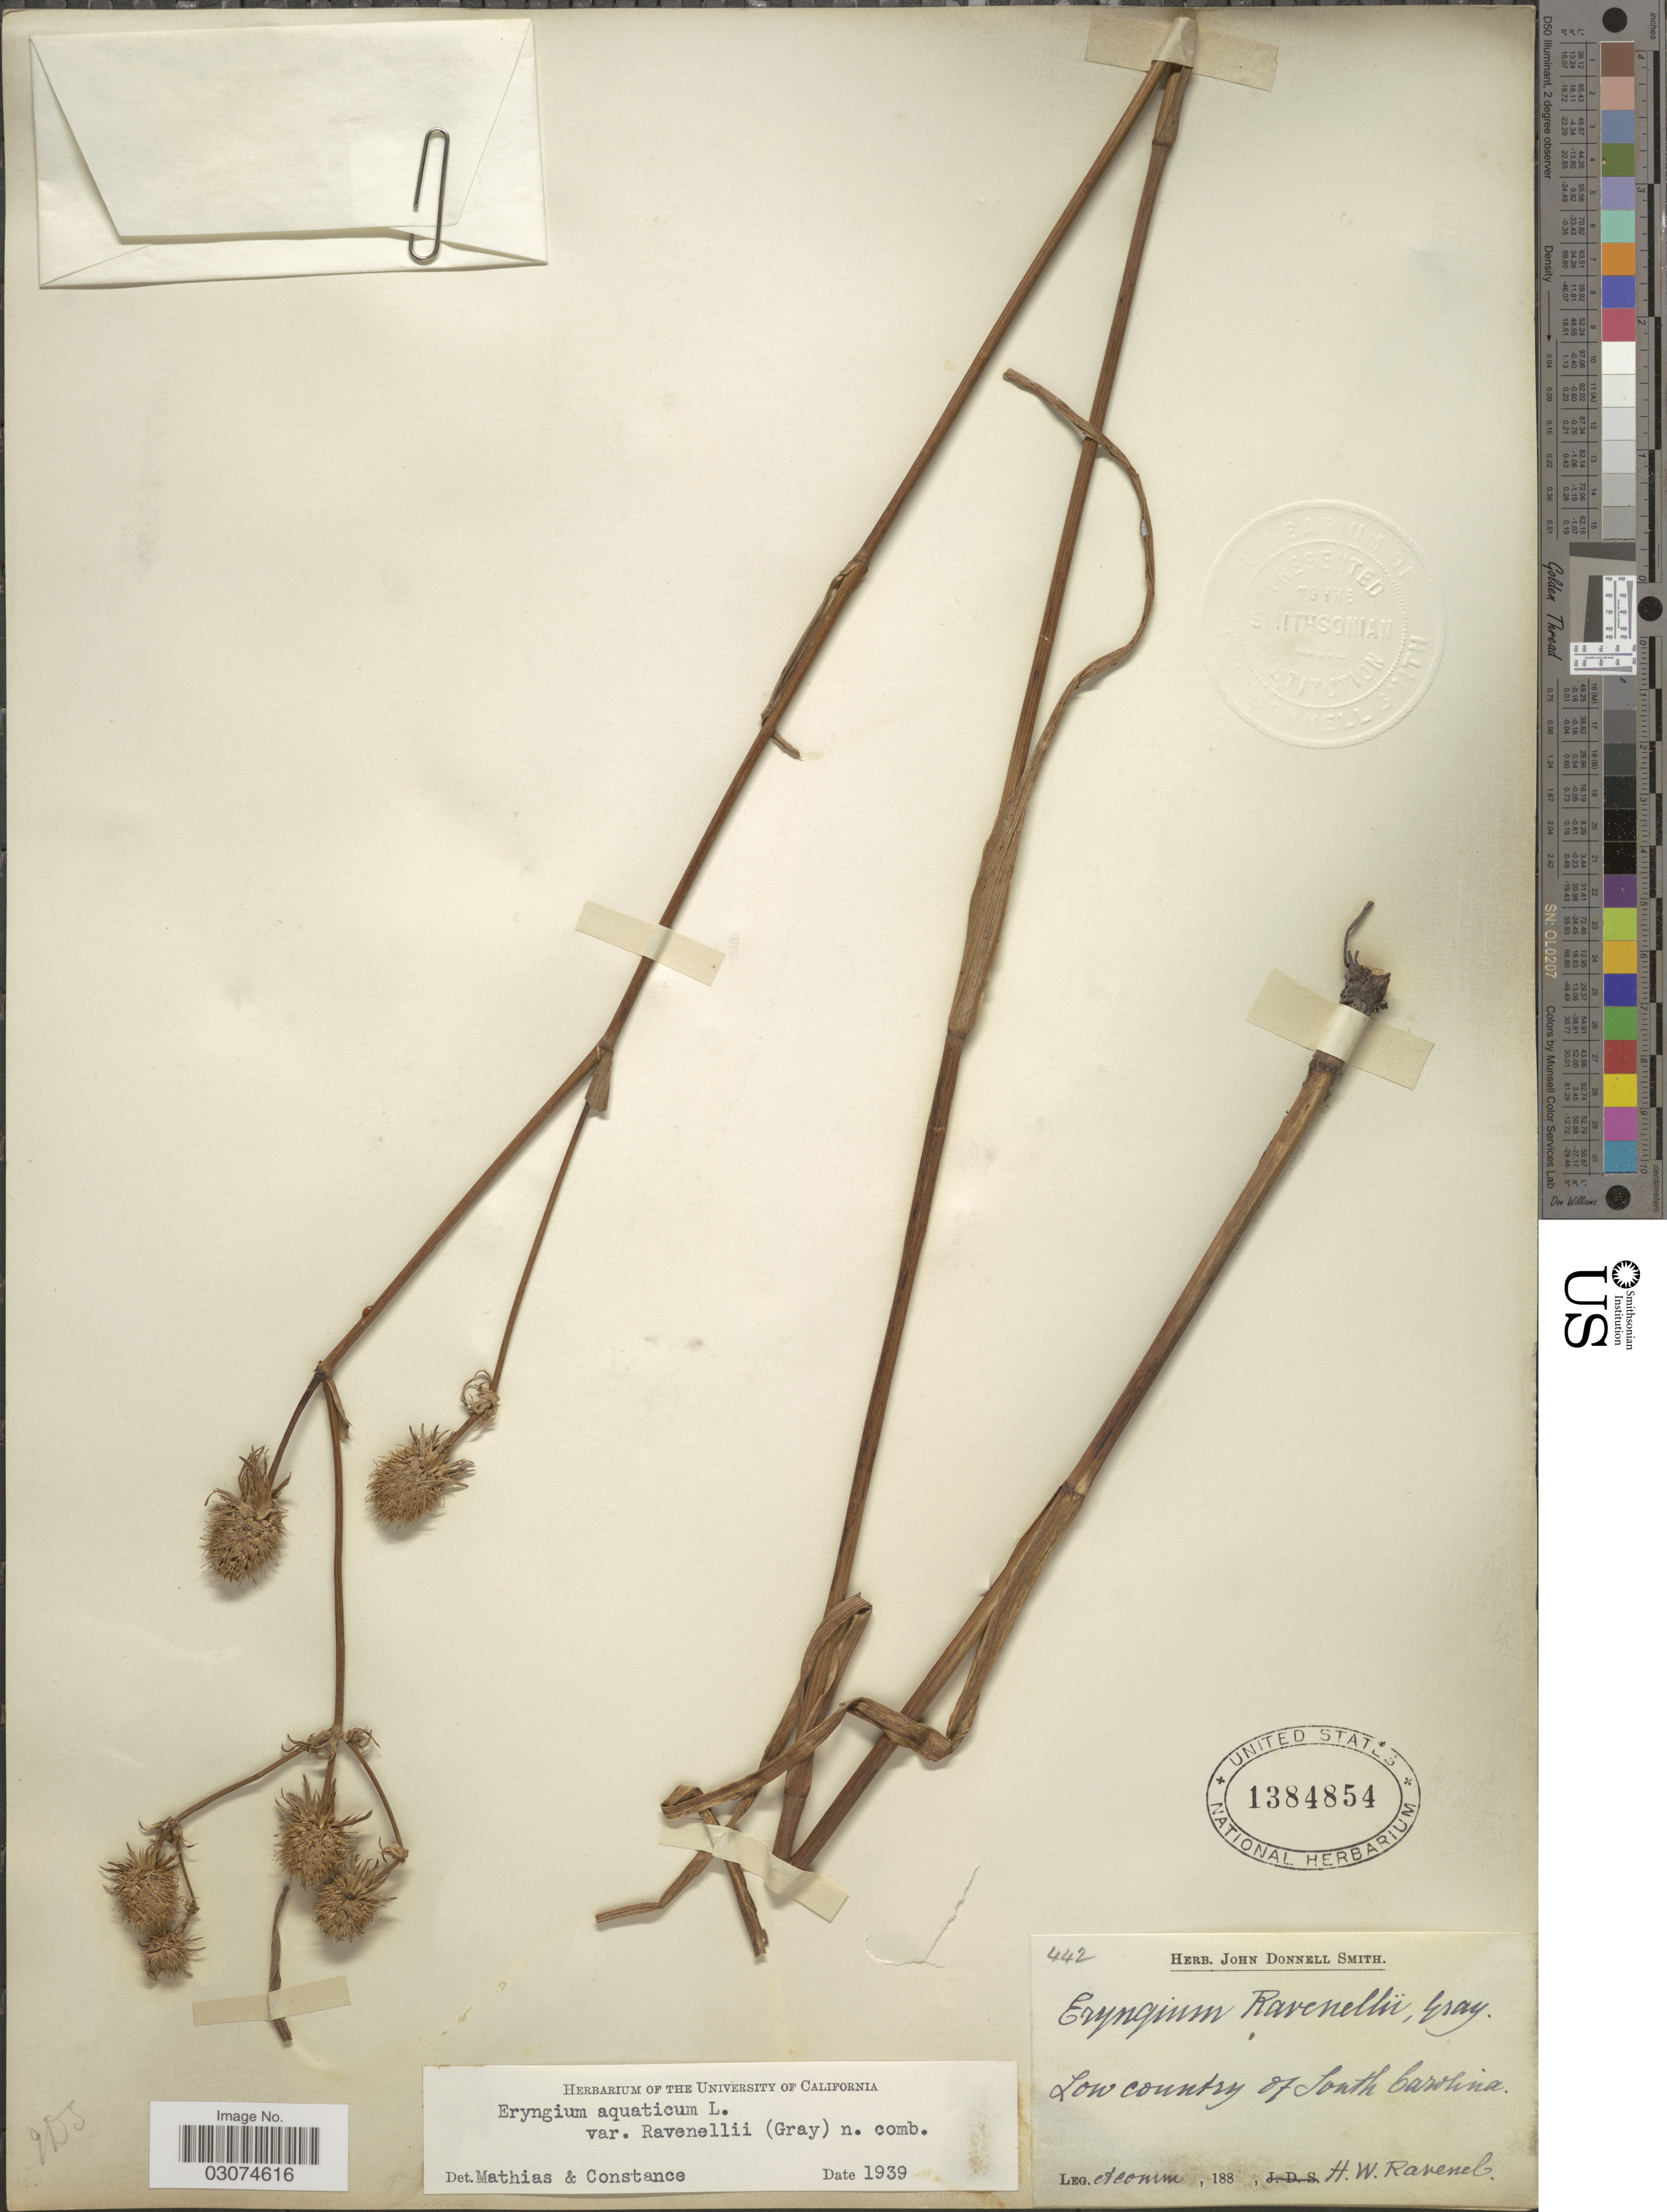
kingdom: Plantae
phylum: Tracheophyta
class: Magnoliopsida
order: Apiales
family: Apiaceae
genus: Eryngium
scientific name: Eryngium aquaticum var. ravenellii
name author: (A. Gray) Mathias & Constance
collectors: H. Ravenel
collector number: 442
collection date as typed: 188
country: United States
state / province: South Carolina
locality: Low country of South Carolina.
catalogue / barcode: US 1384854